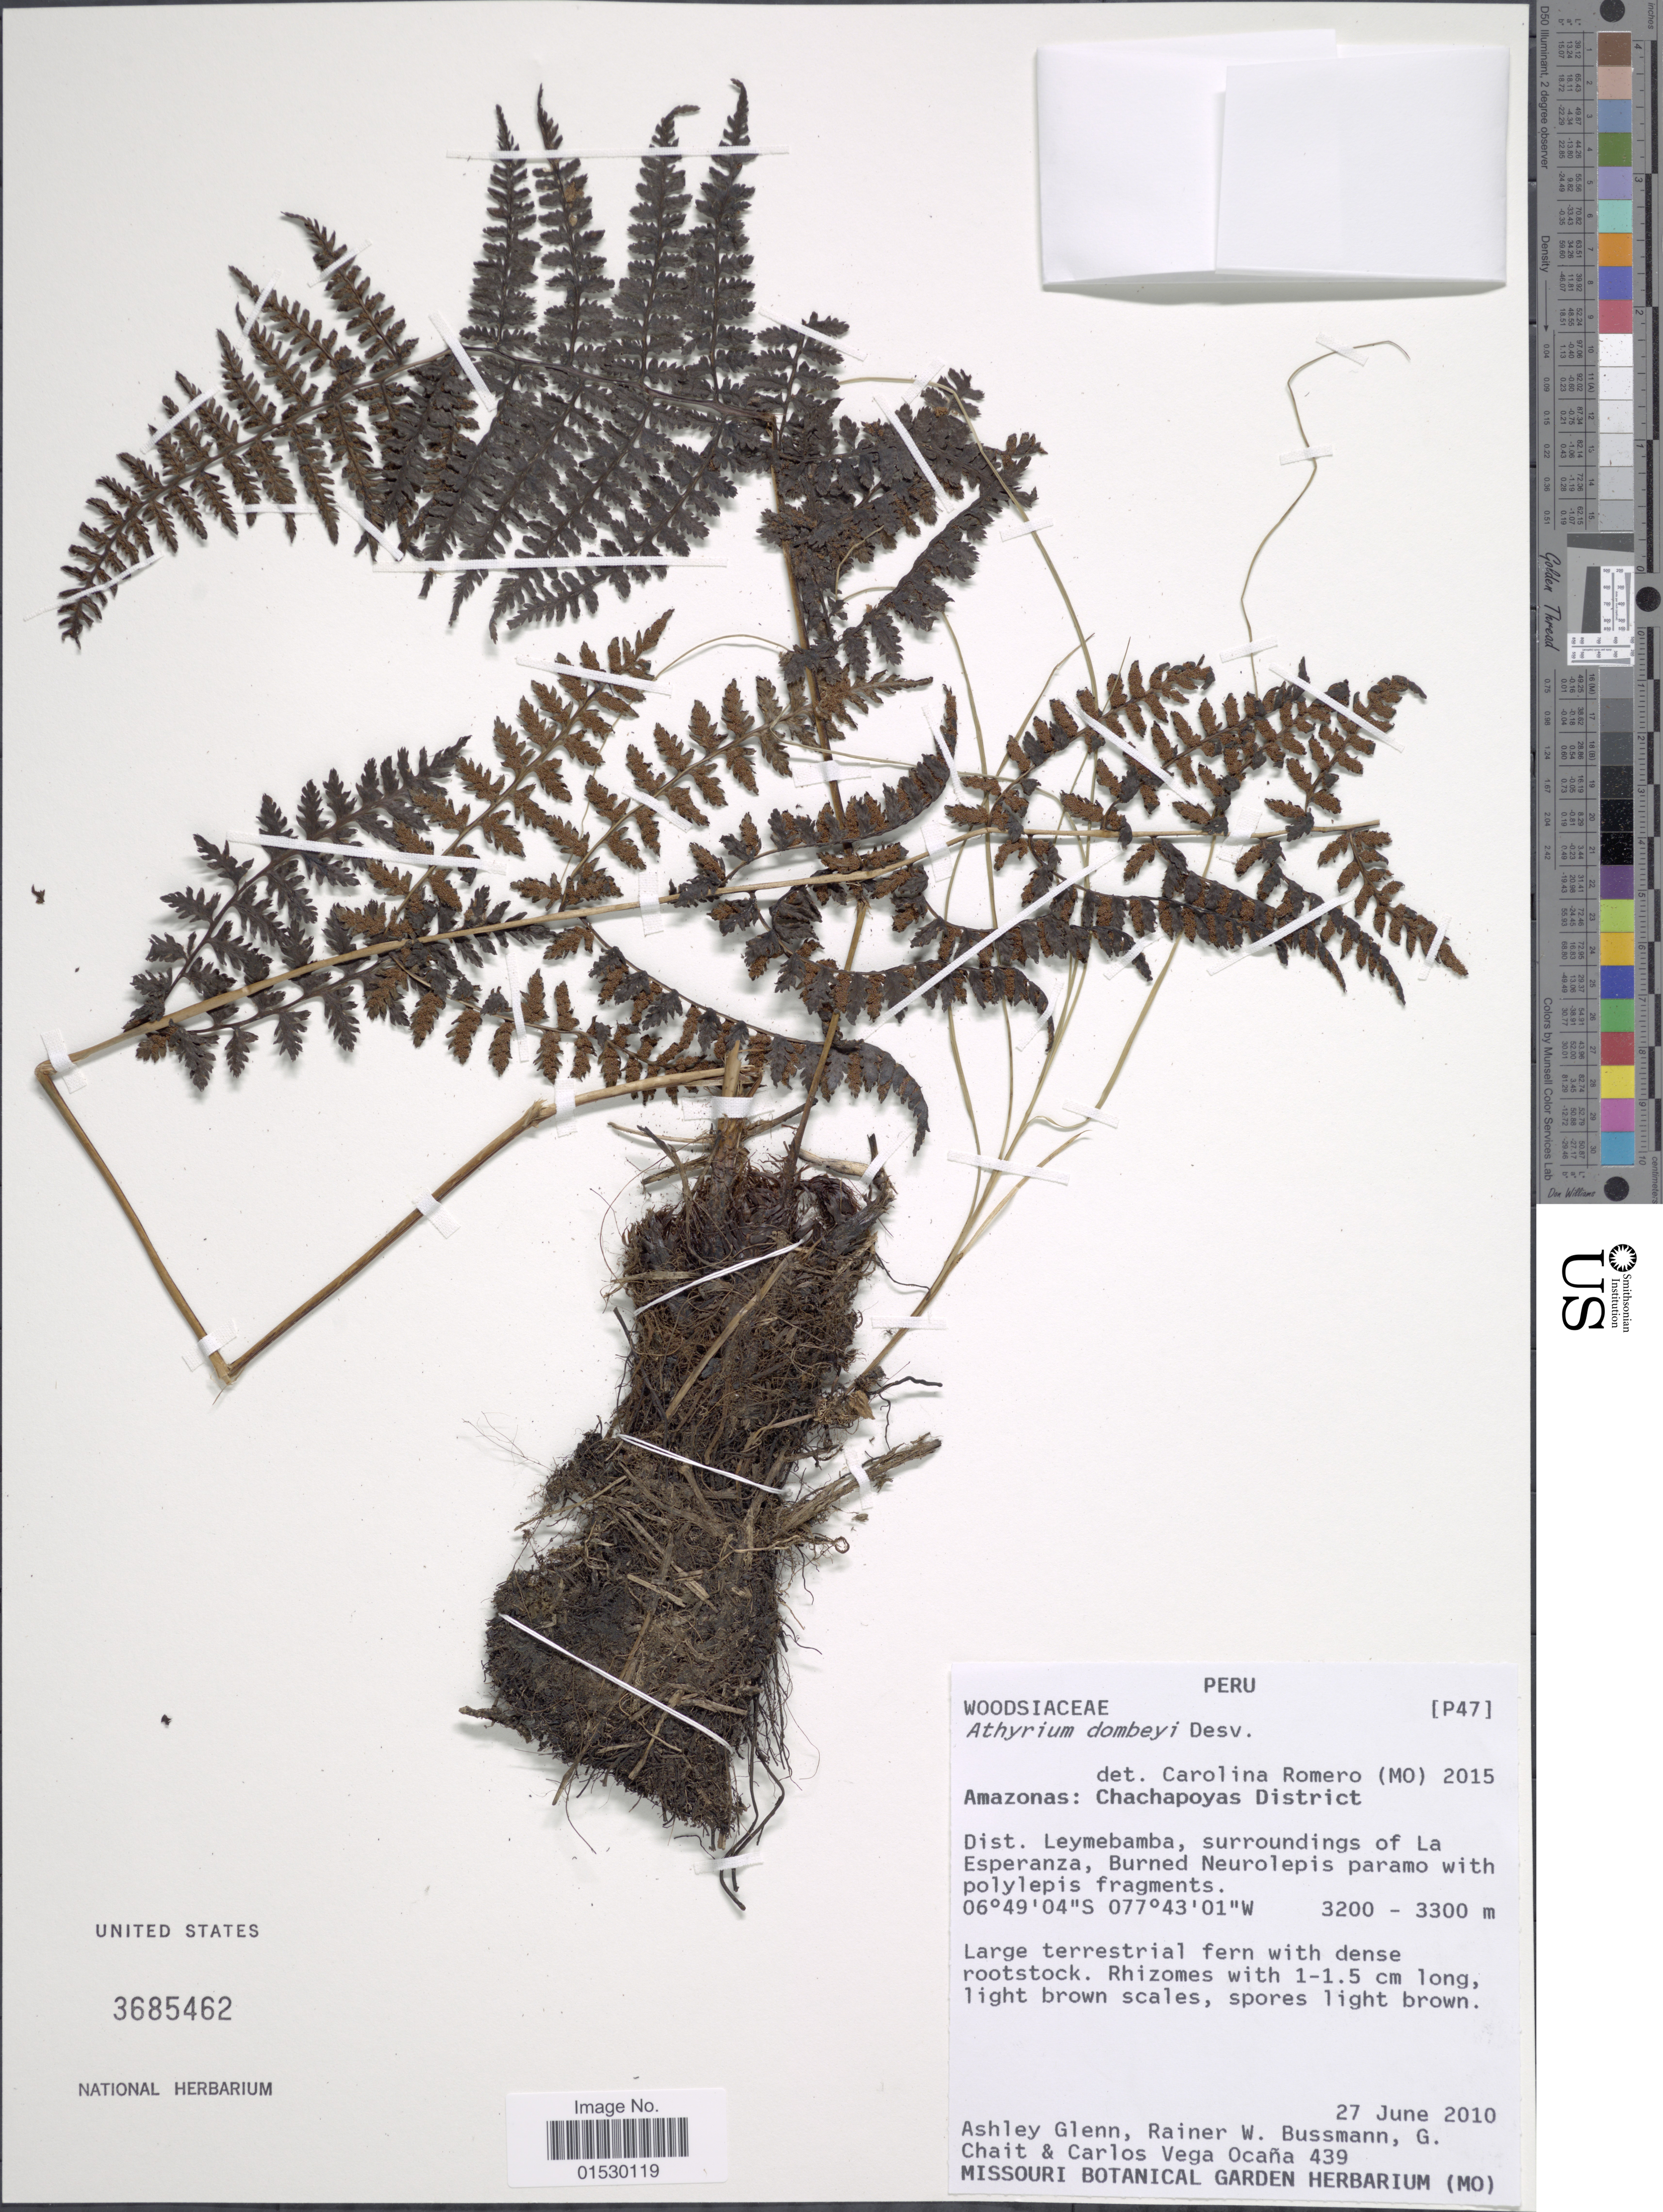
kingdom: Plantae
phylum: Tracheophyta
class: Polypodiopsida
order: Polypodiales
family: Athyriaceae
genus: Athyrium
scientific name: Athyrium dombei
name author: (Desv.) C. Chr.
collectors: A. Glenn, R. W. Bussmann, G. Chait & C. Vega Ocaña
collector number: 439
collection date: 2010-06-27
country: Peru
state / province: Amazonas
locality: Amazonas: Chachapoyas District, Dist. Leymebamba, surroundings of La Esperanza, Burned Neurolepis paramo with polylepis fragments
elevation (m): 3200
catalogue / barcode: US 3685462